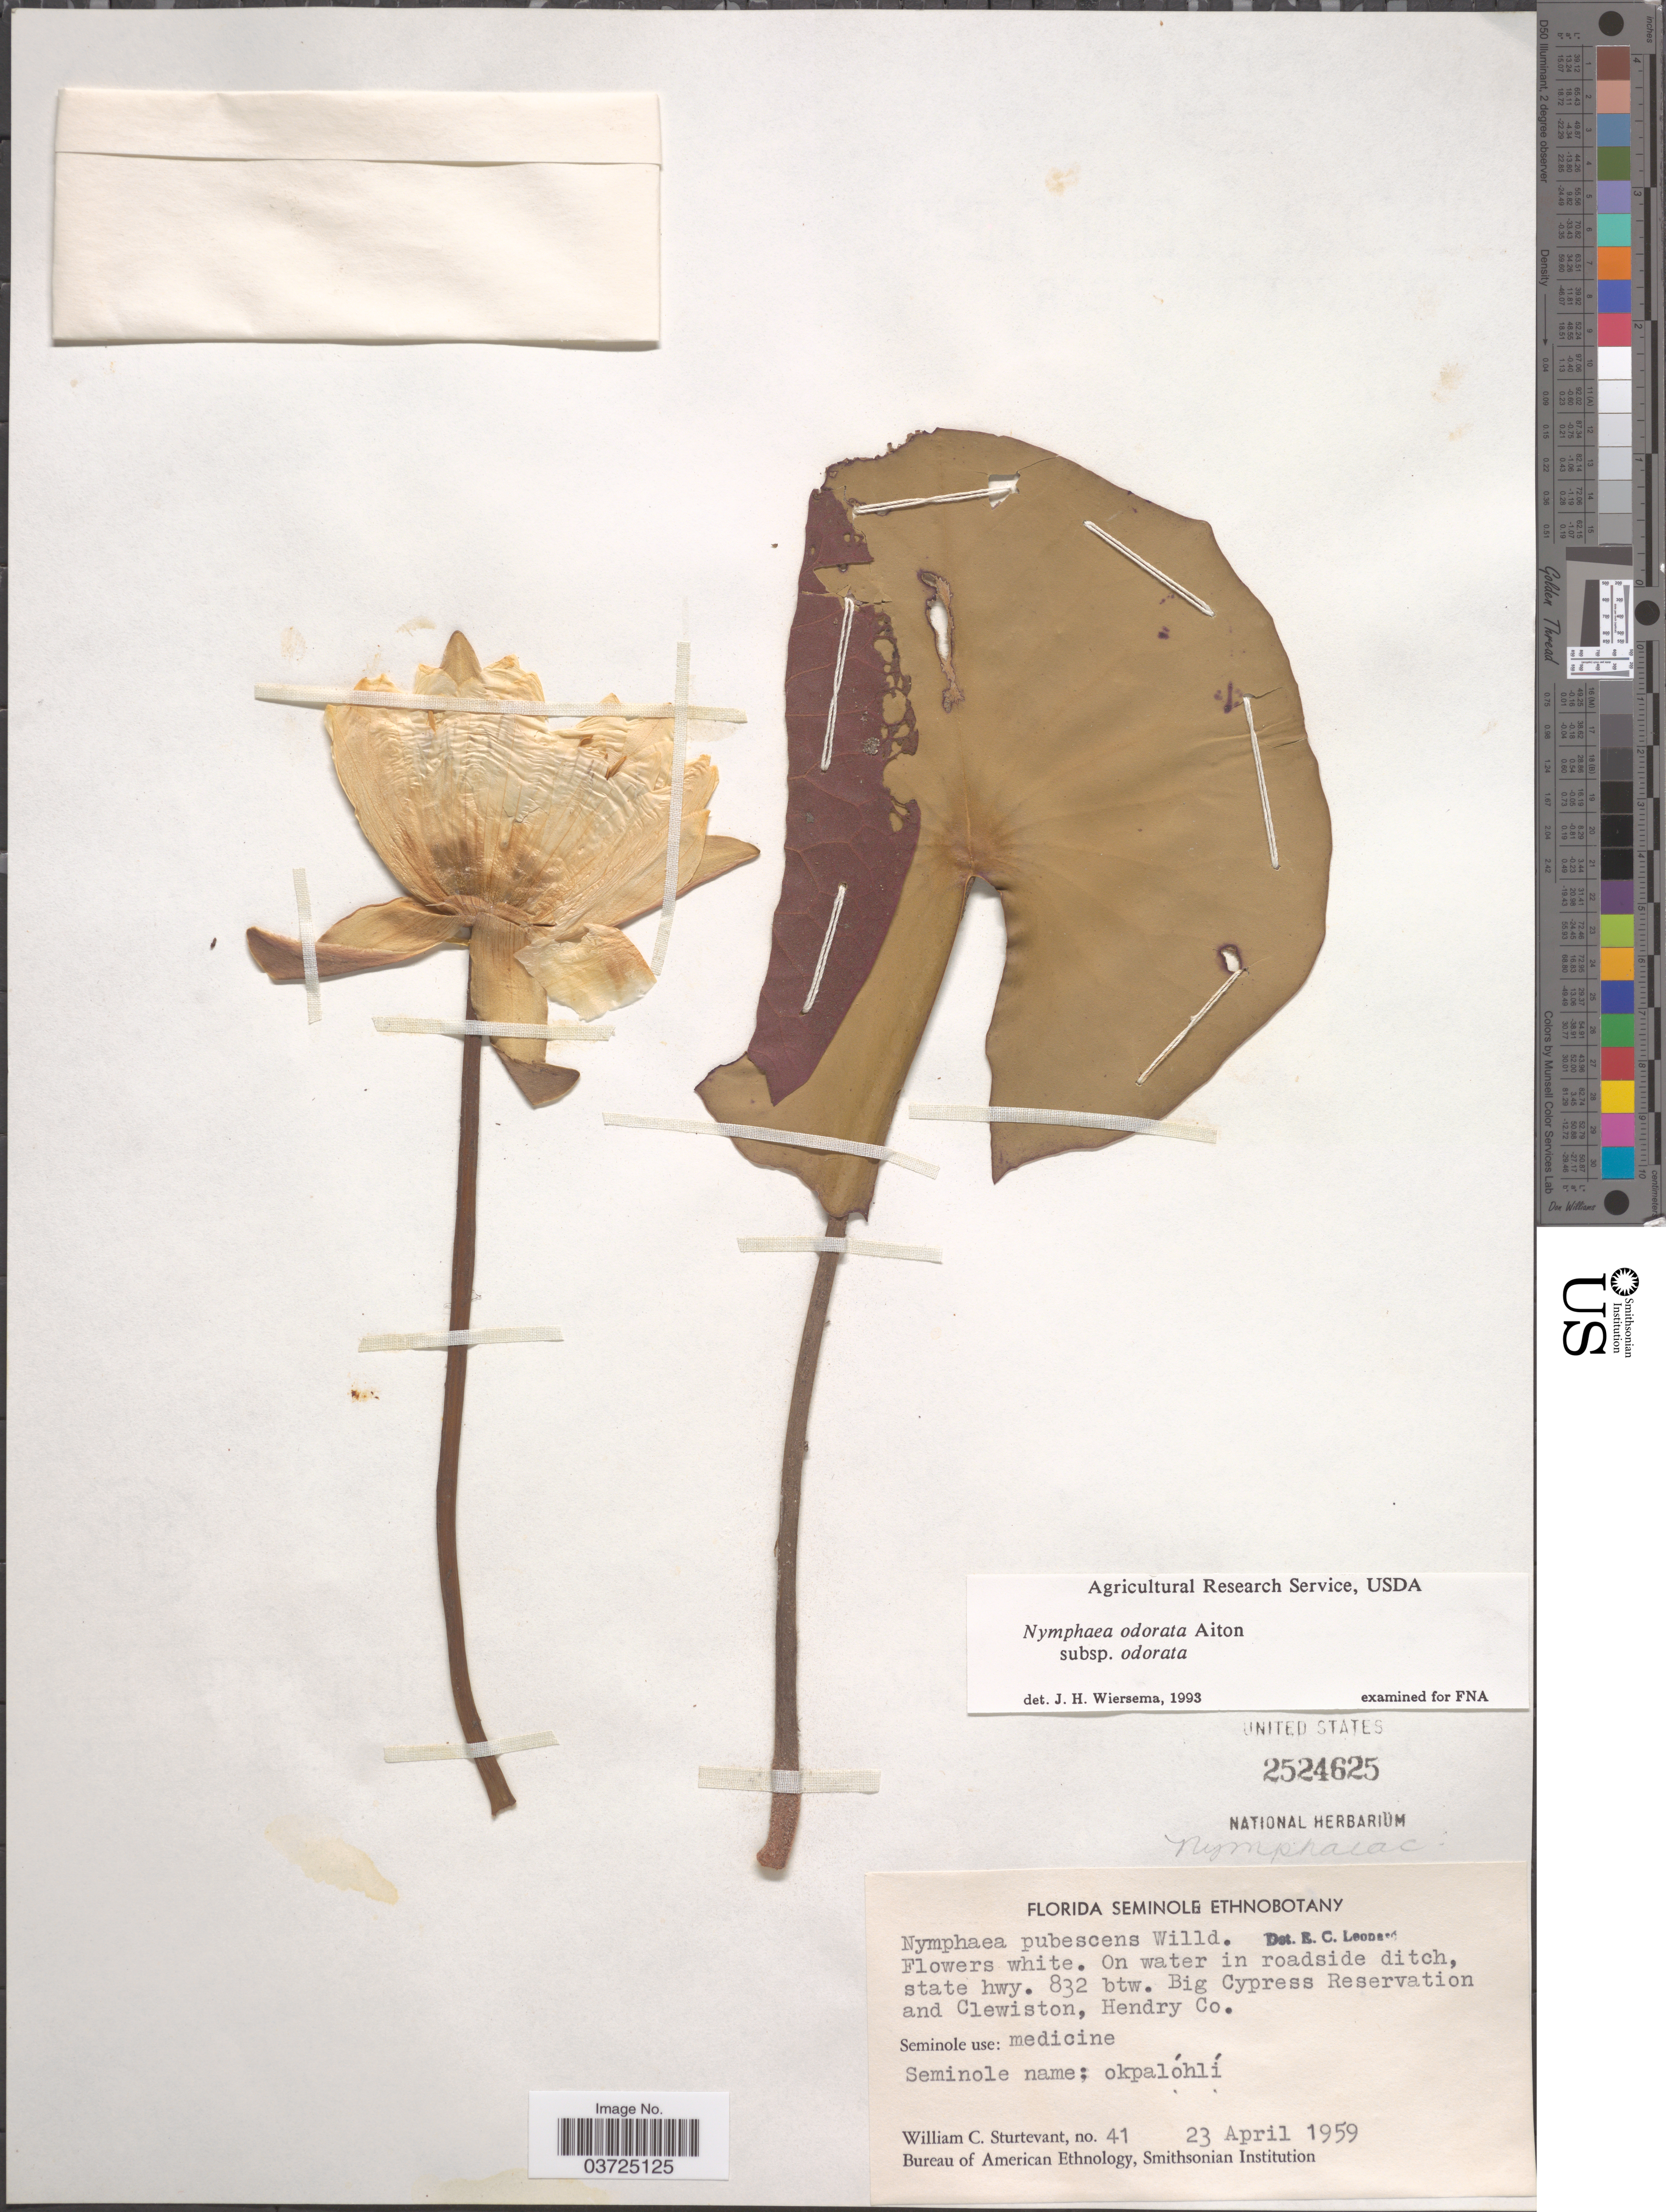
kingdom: Plantae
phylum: Tracheophyta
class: Magnoliopsida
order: Nymphaeales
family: Nymphaeaceae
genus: Nymphaea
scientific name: Nymphaea odorata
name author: Aiton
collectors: W. Sturtevant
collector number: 41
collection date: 1959-04-23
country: United States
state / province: Florida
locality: State hwy. 832 btw. Big Cypress Reservation and Clewiston, Hendry Co.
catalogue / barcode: US 2524625